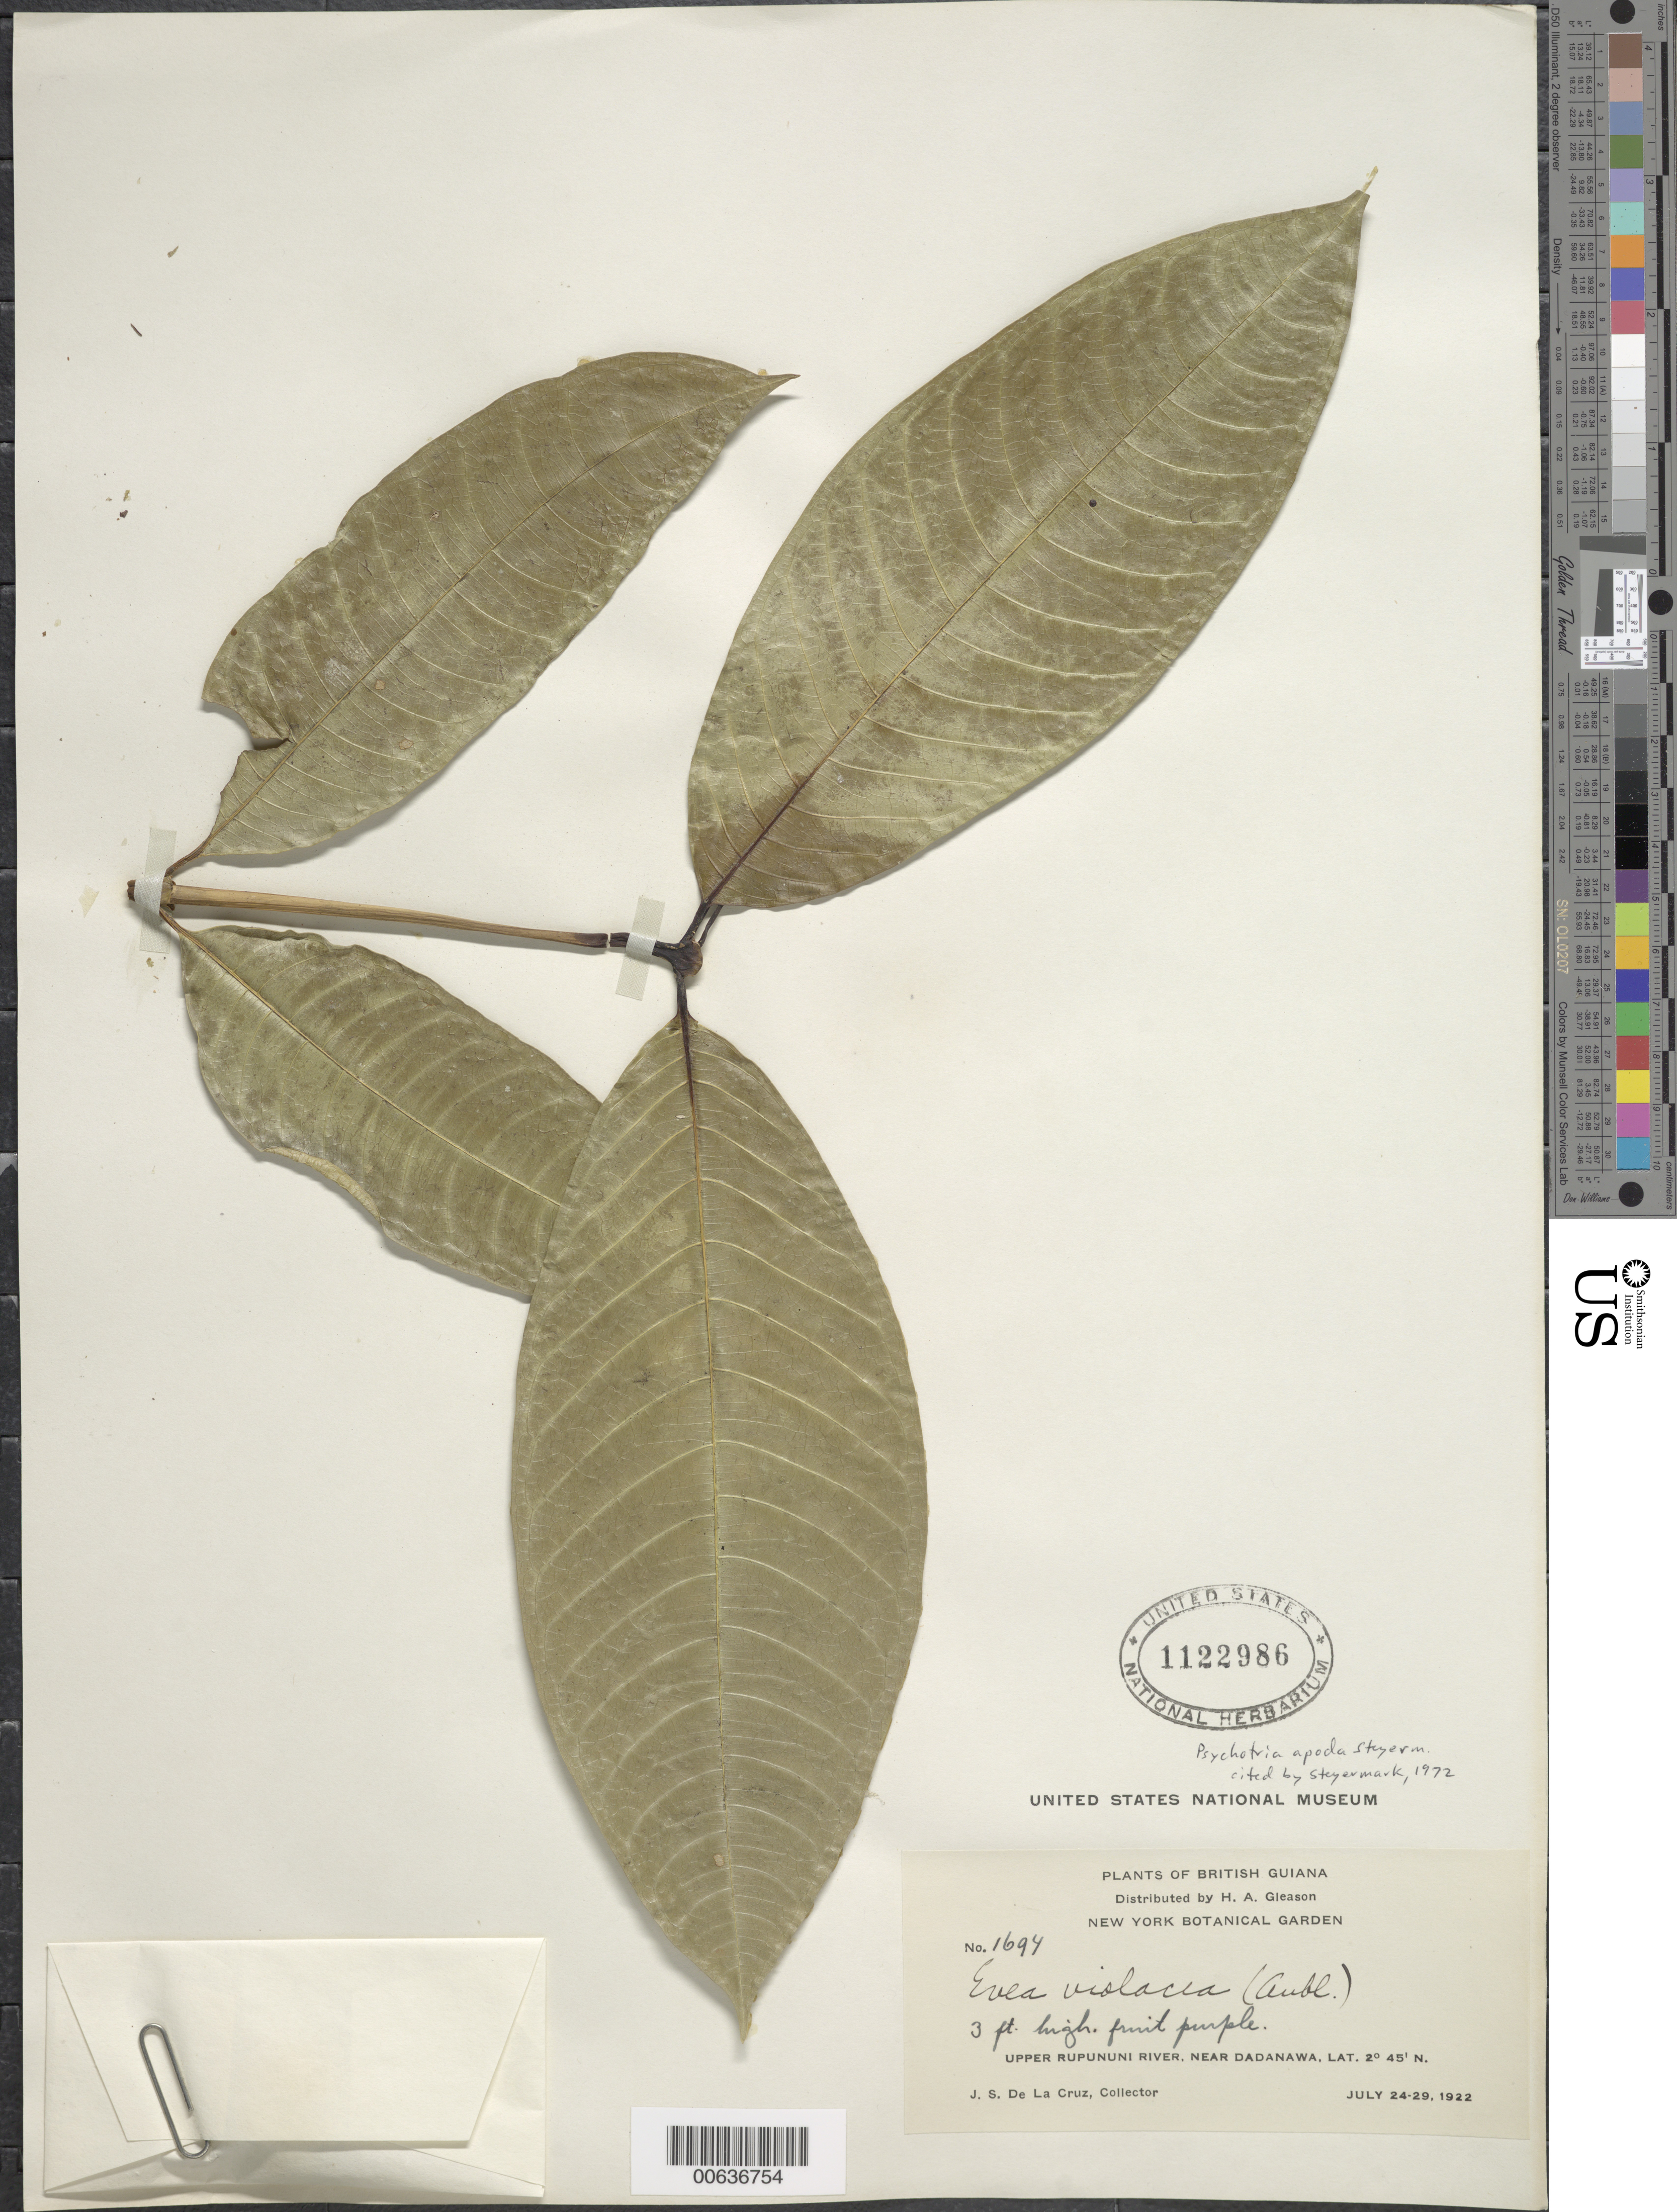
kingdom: Plantae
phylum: Tracheophyta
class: Magnoliopsida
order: Gentianales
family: Rubiaceae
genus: Palicourea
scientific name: Palicourea apoda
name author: (Steyerm.) Delprete & J.H. Kirkbr.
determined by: Kirkbride, J. H., Jr.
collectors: J. S. de la Cruz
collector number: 1694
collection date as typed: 24-Jul-22 to 29-Jul-22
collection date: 1922-07-24/1922-07-29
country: Guyana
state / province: U. Takutu-U. Essequibo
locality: Dadanawa, near, upper Rupununi R.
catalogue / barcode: US 1122986